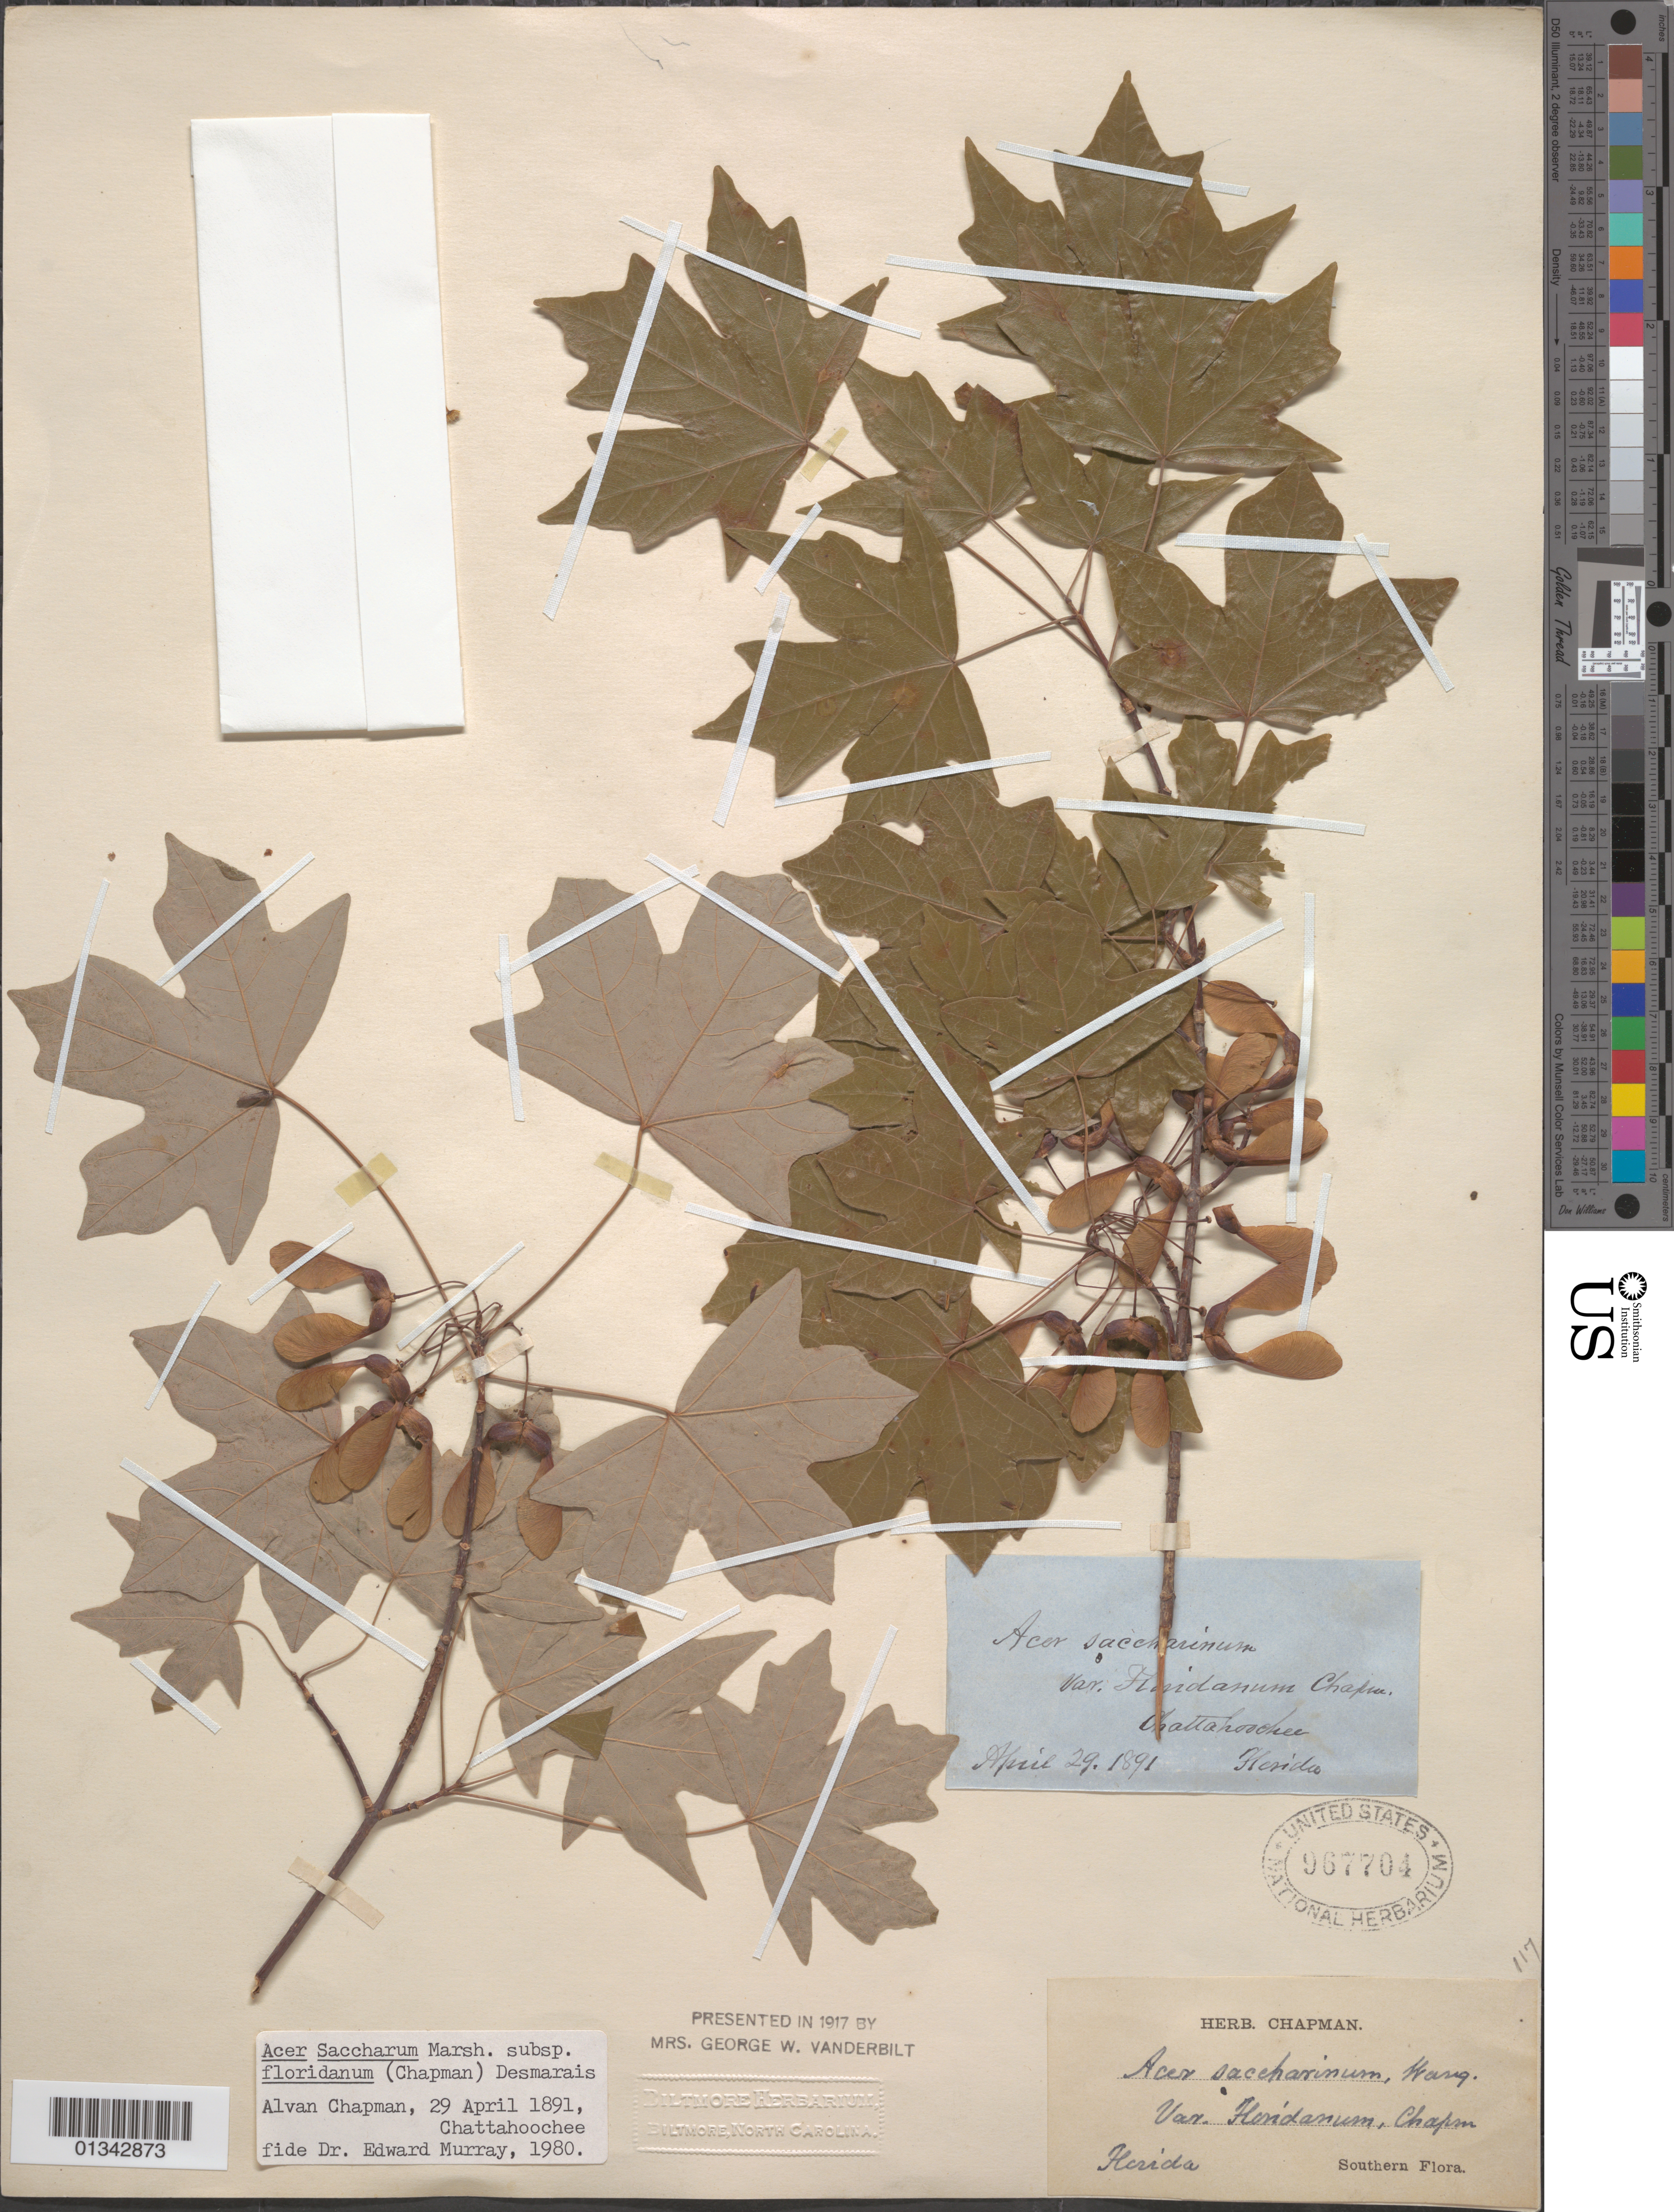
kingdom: Plantae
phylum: Tracheophyta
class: Magnoliopsida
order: Sapindales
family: Sapindaceae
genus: Acer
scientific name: Acer saccharum subsp. floridanum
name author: (Chapm.) Desmarais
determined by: Murray, Edward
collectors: A. W. Chapman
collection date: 1891-04-29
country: United States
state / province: Florida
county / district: Gadsden County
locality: Chattahoochee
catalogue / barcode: US 967704